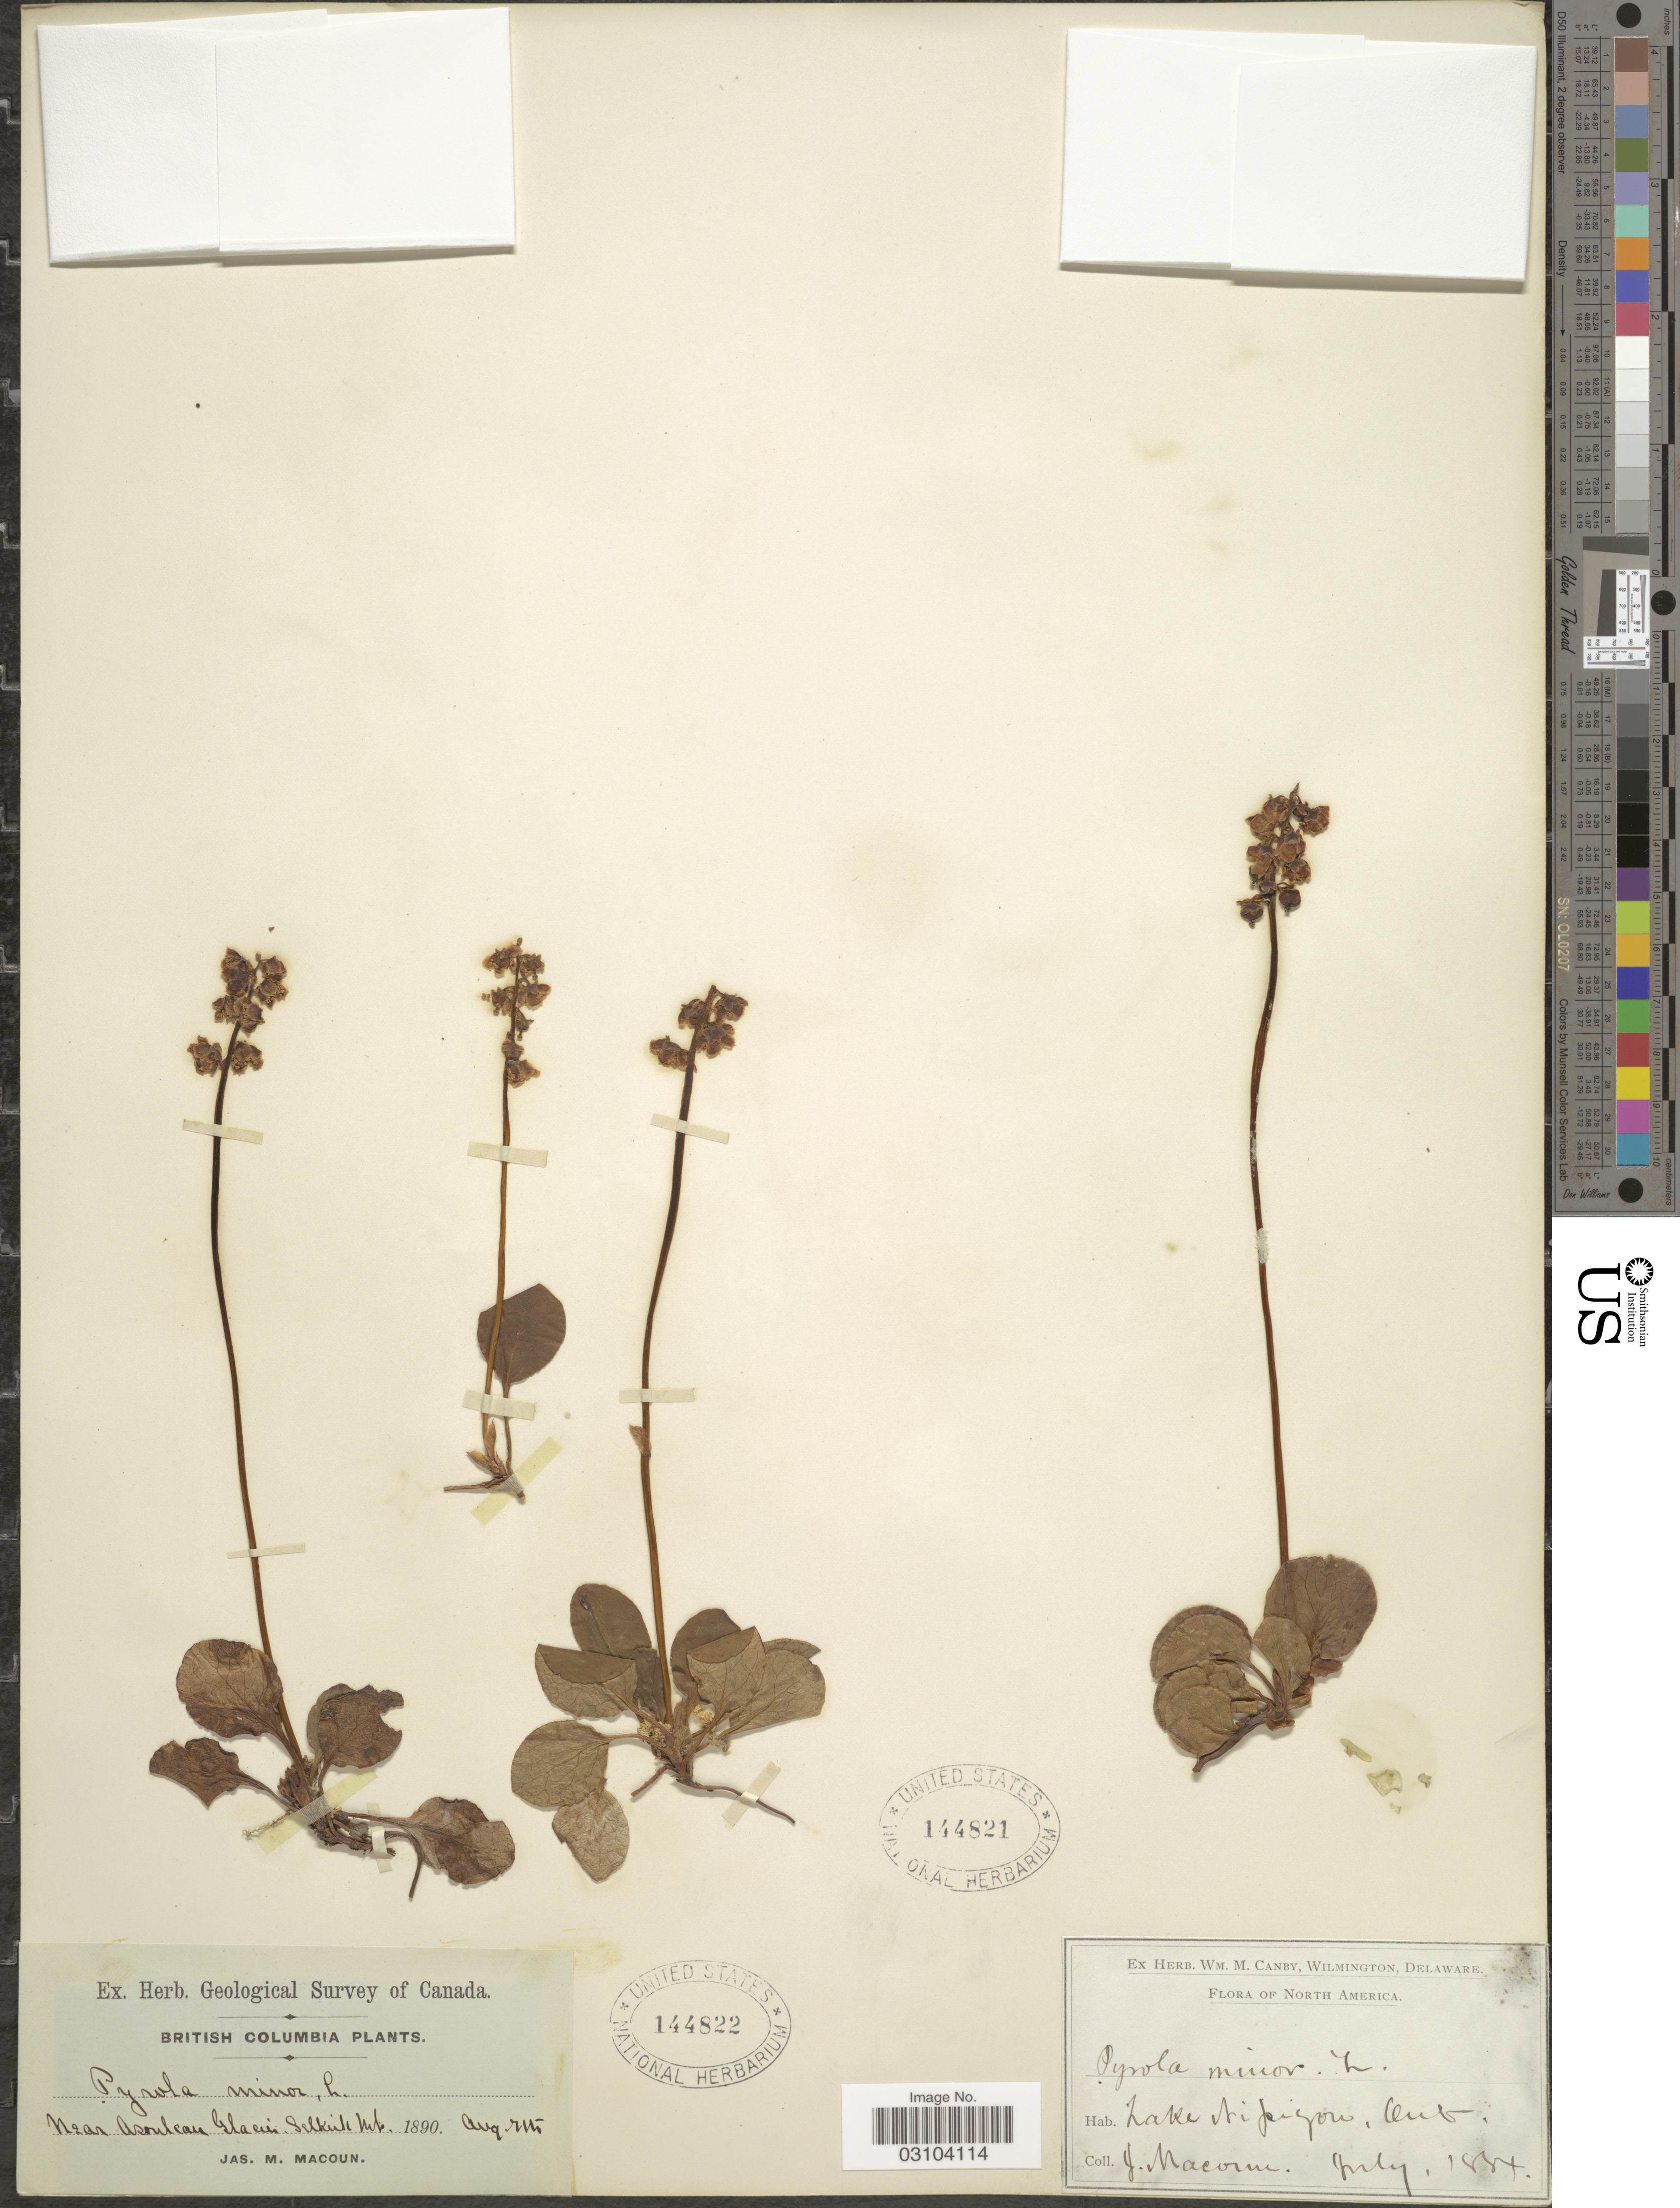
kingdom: Plantae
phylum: Tracheophyta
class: Magnoliopsida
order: Ericales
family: Ericaceae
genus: Pyrola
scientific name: Pyrola minor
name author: L.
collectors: J. Macoun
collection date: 1884-07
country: Canada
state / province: Ontario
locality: Lake Nipigon.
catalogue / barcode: US 144821-2